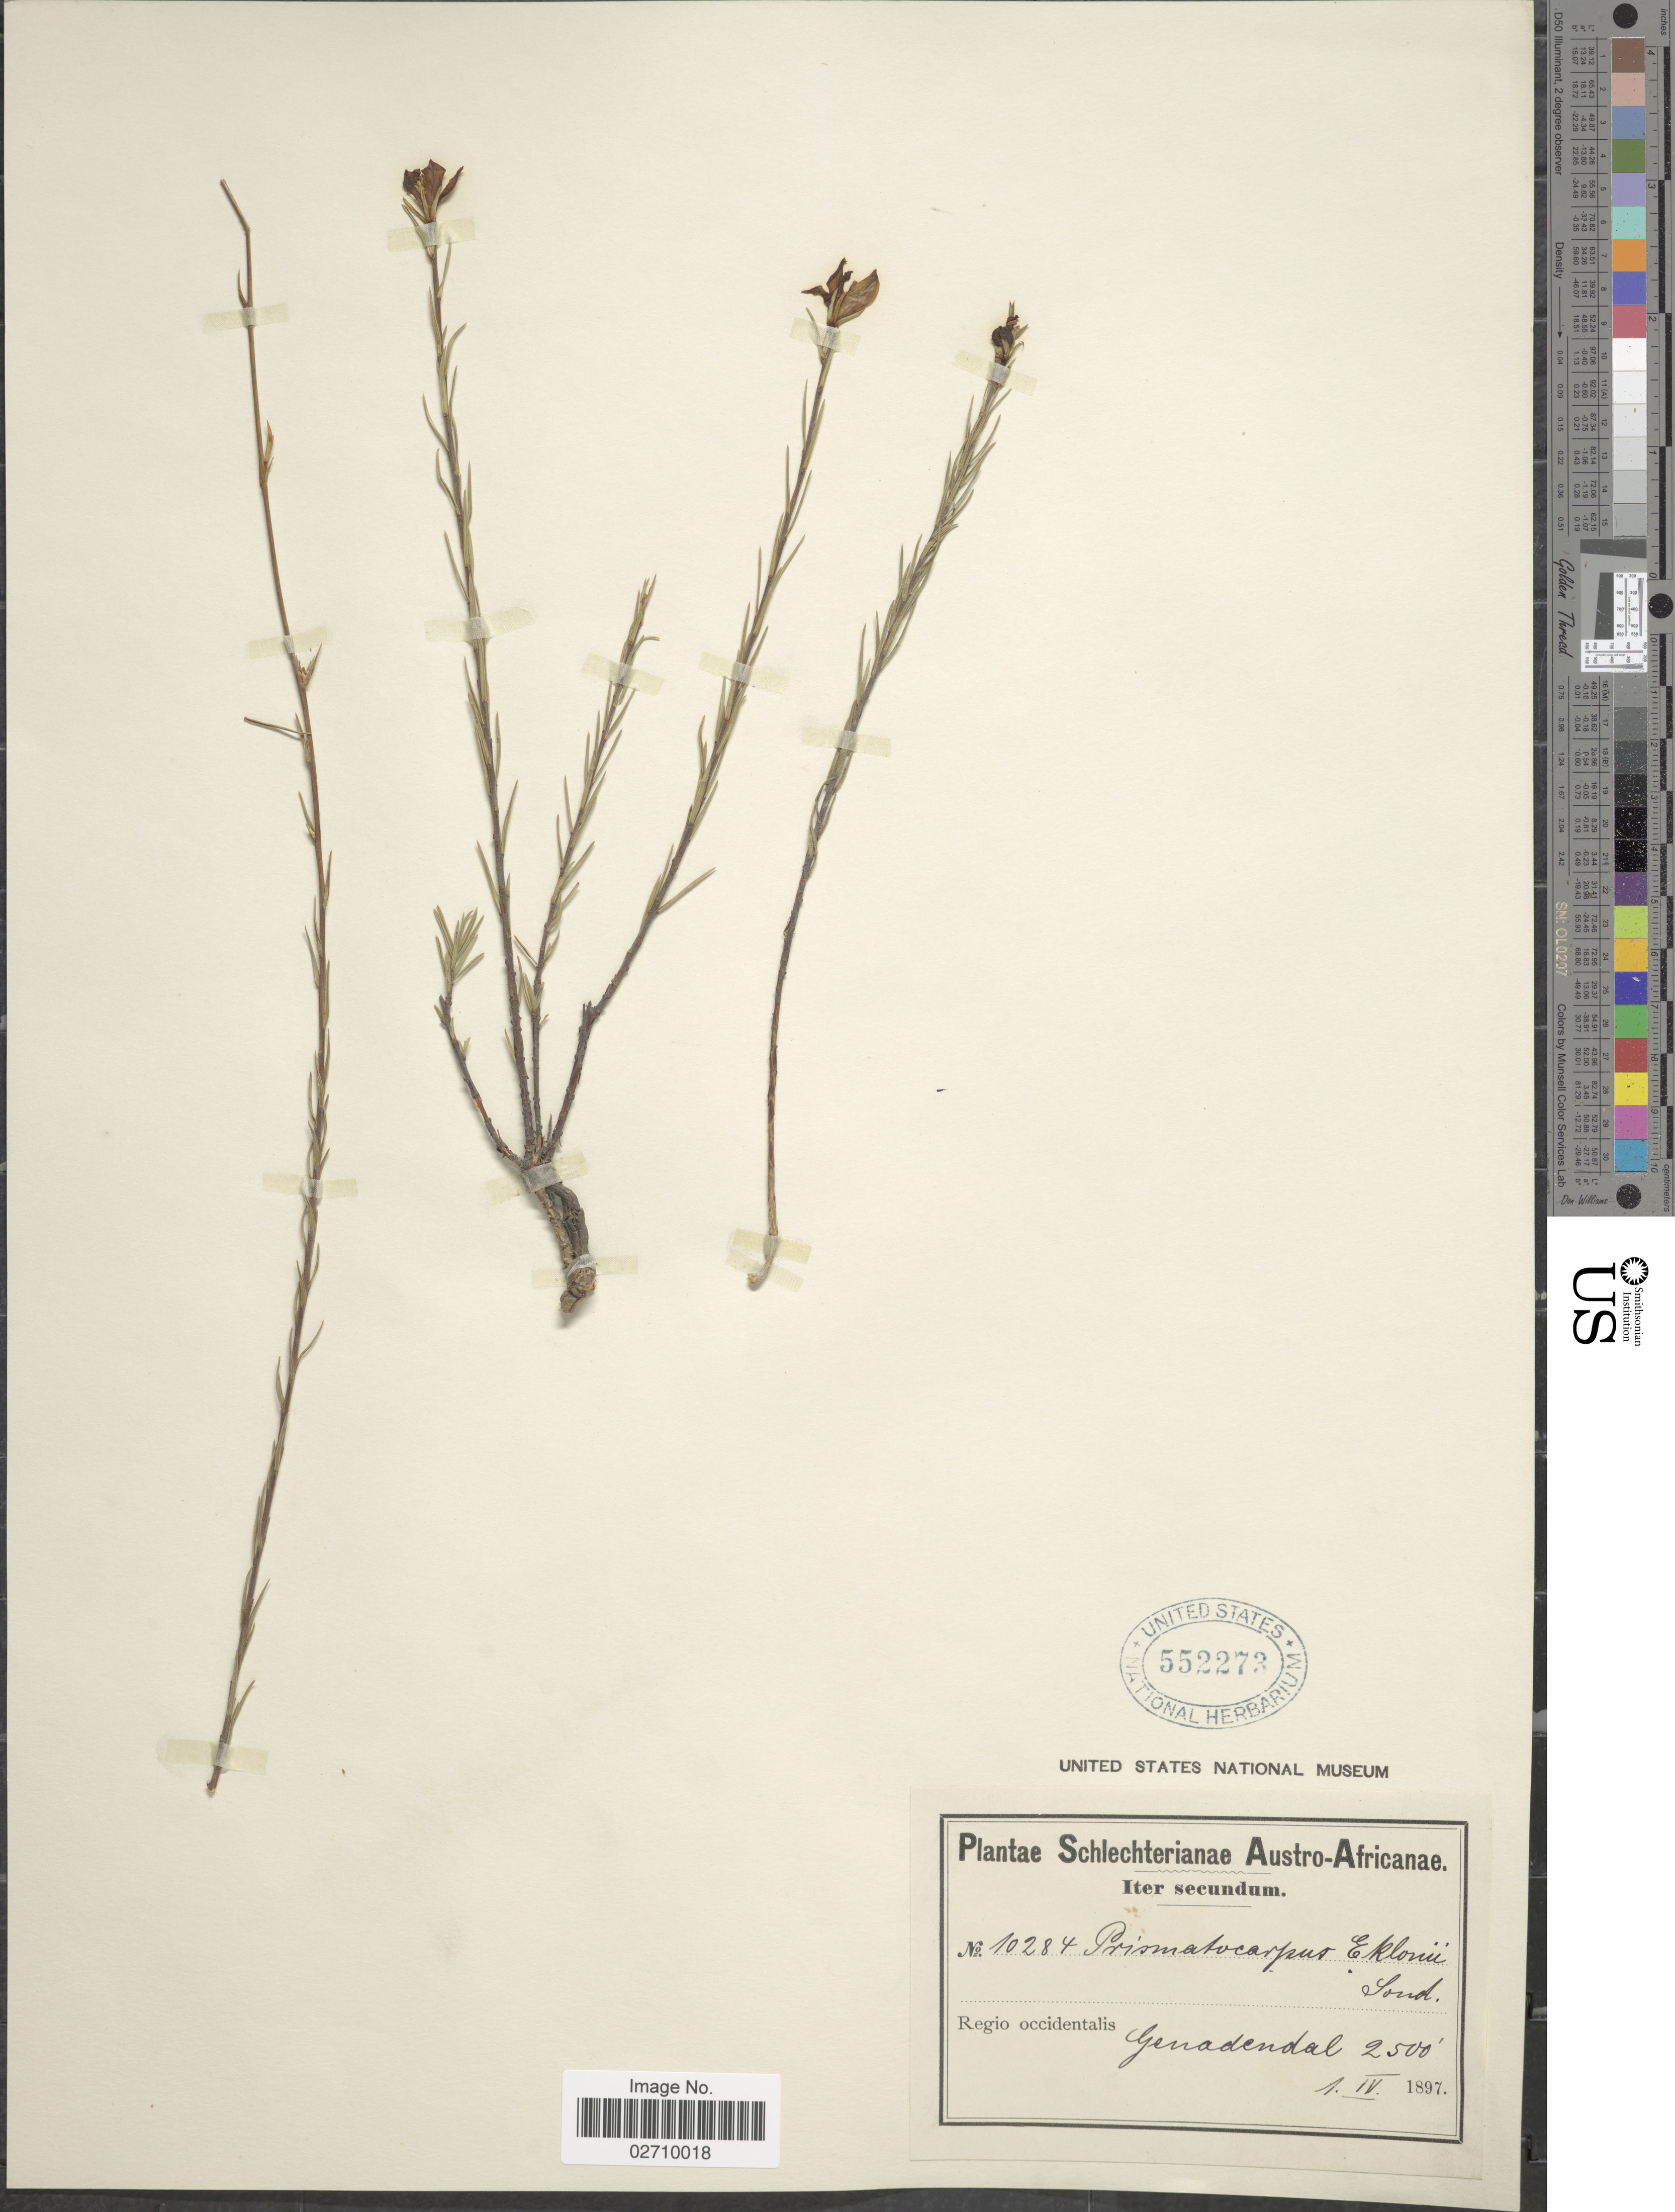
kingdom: Plantae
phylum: Tracheophyta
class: Magnoliopsida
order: Asterales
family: Campanulaceae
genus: Prismatocarpus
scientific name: Prismatocarpus ecklonii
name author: A. DC.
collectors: Schlechter, --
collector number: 10284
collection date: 1897-04-01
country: South Africa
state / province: Western Cape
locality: Austro-Africanae. Regio occidentalis. Genadendal.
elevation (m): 762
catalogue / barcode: US 552273